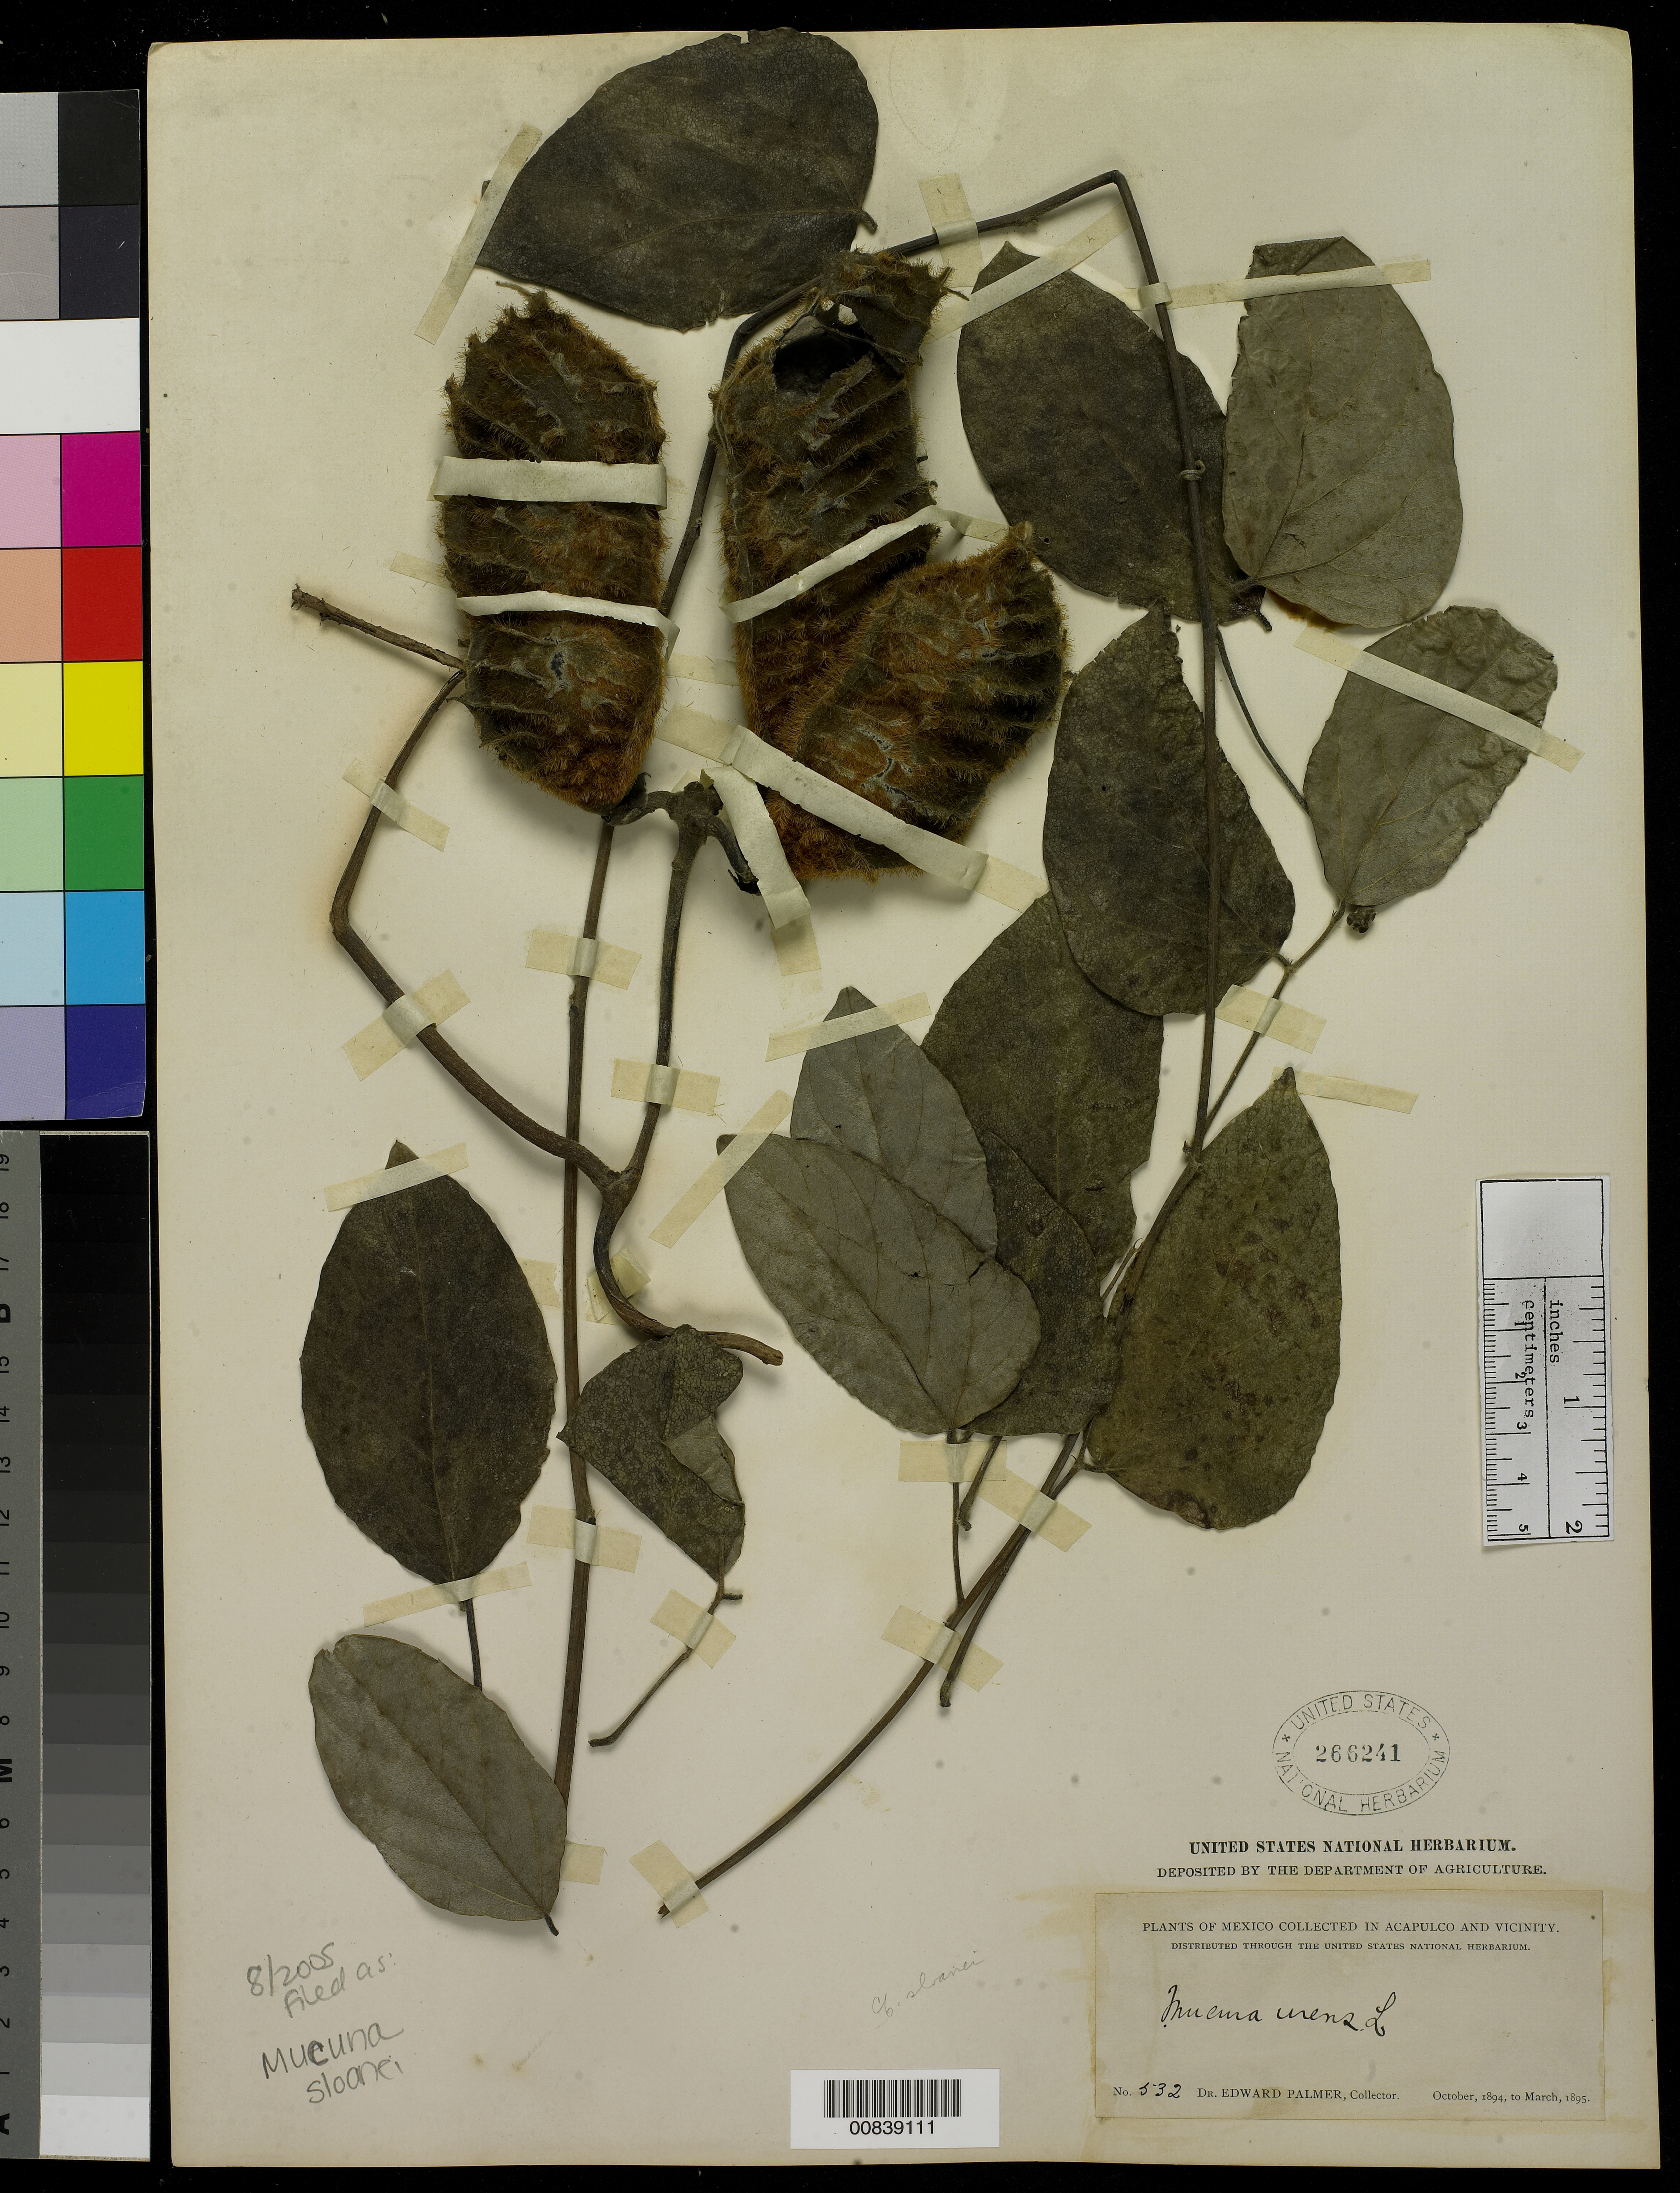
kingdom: Plantae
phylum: Tracheophyta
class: Magnoliopsida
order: Fabales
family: Fabaceae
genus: Mucuna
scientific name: Mucuna sloanei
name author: Fawc. & Rendle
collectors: E. Palmer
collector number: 532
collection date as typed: Oct 1894 to -- Mar 1895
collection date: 1894-10/1895-03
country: Mexico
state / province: Guerrero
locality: Acapulco, Guerrero and vicinity.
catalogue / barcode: US 266241